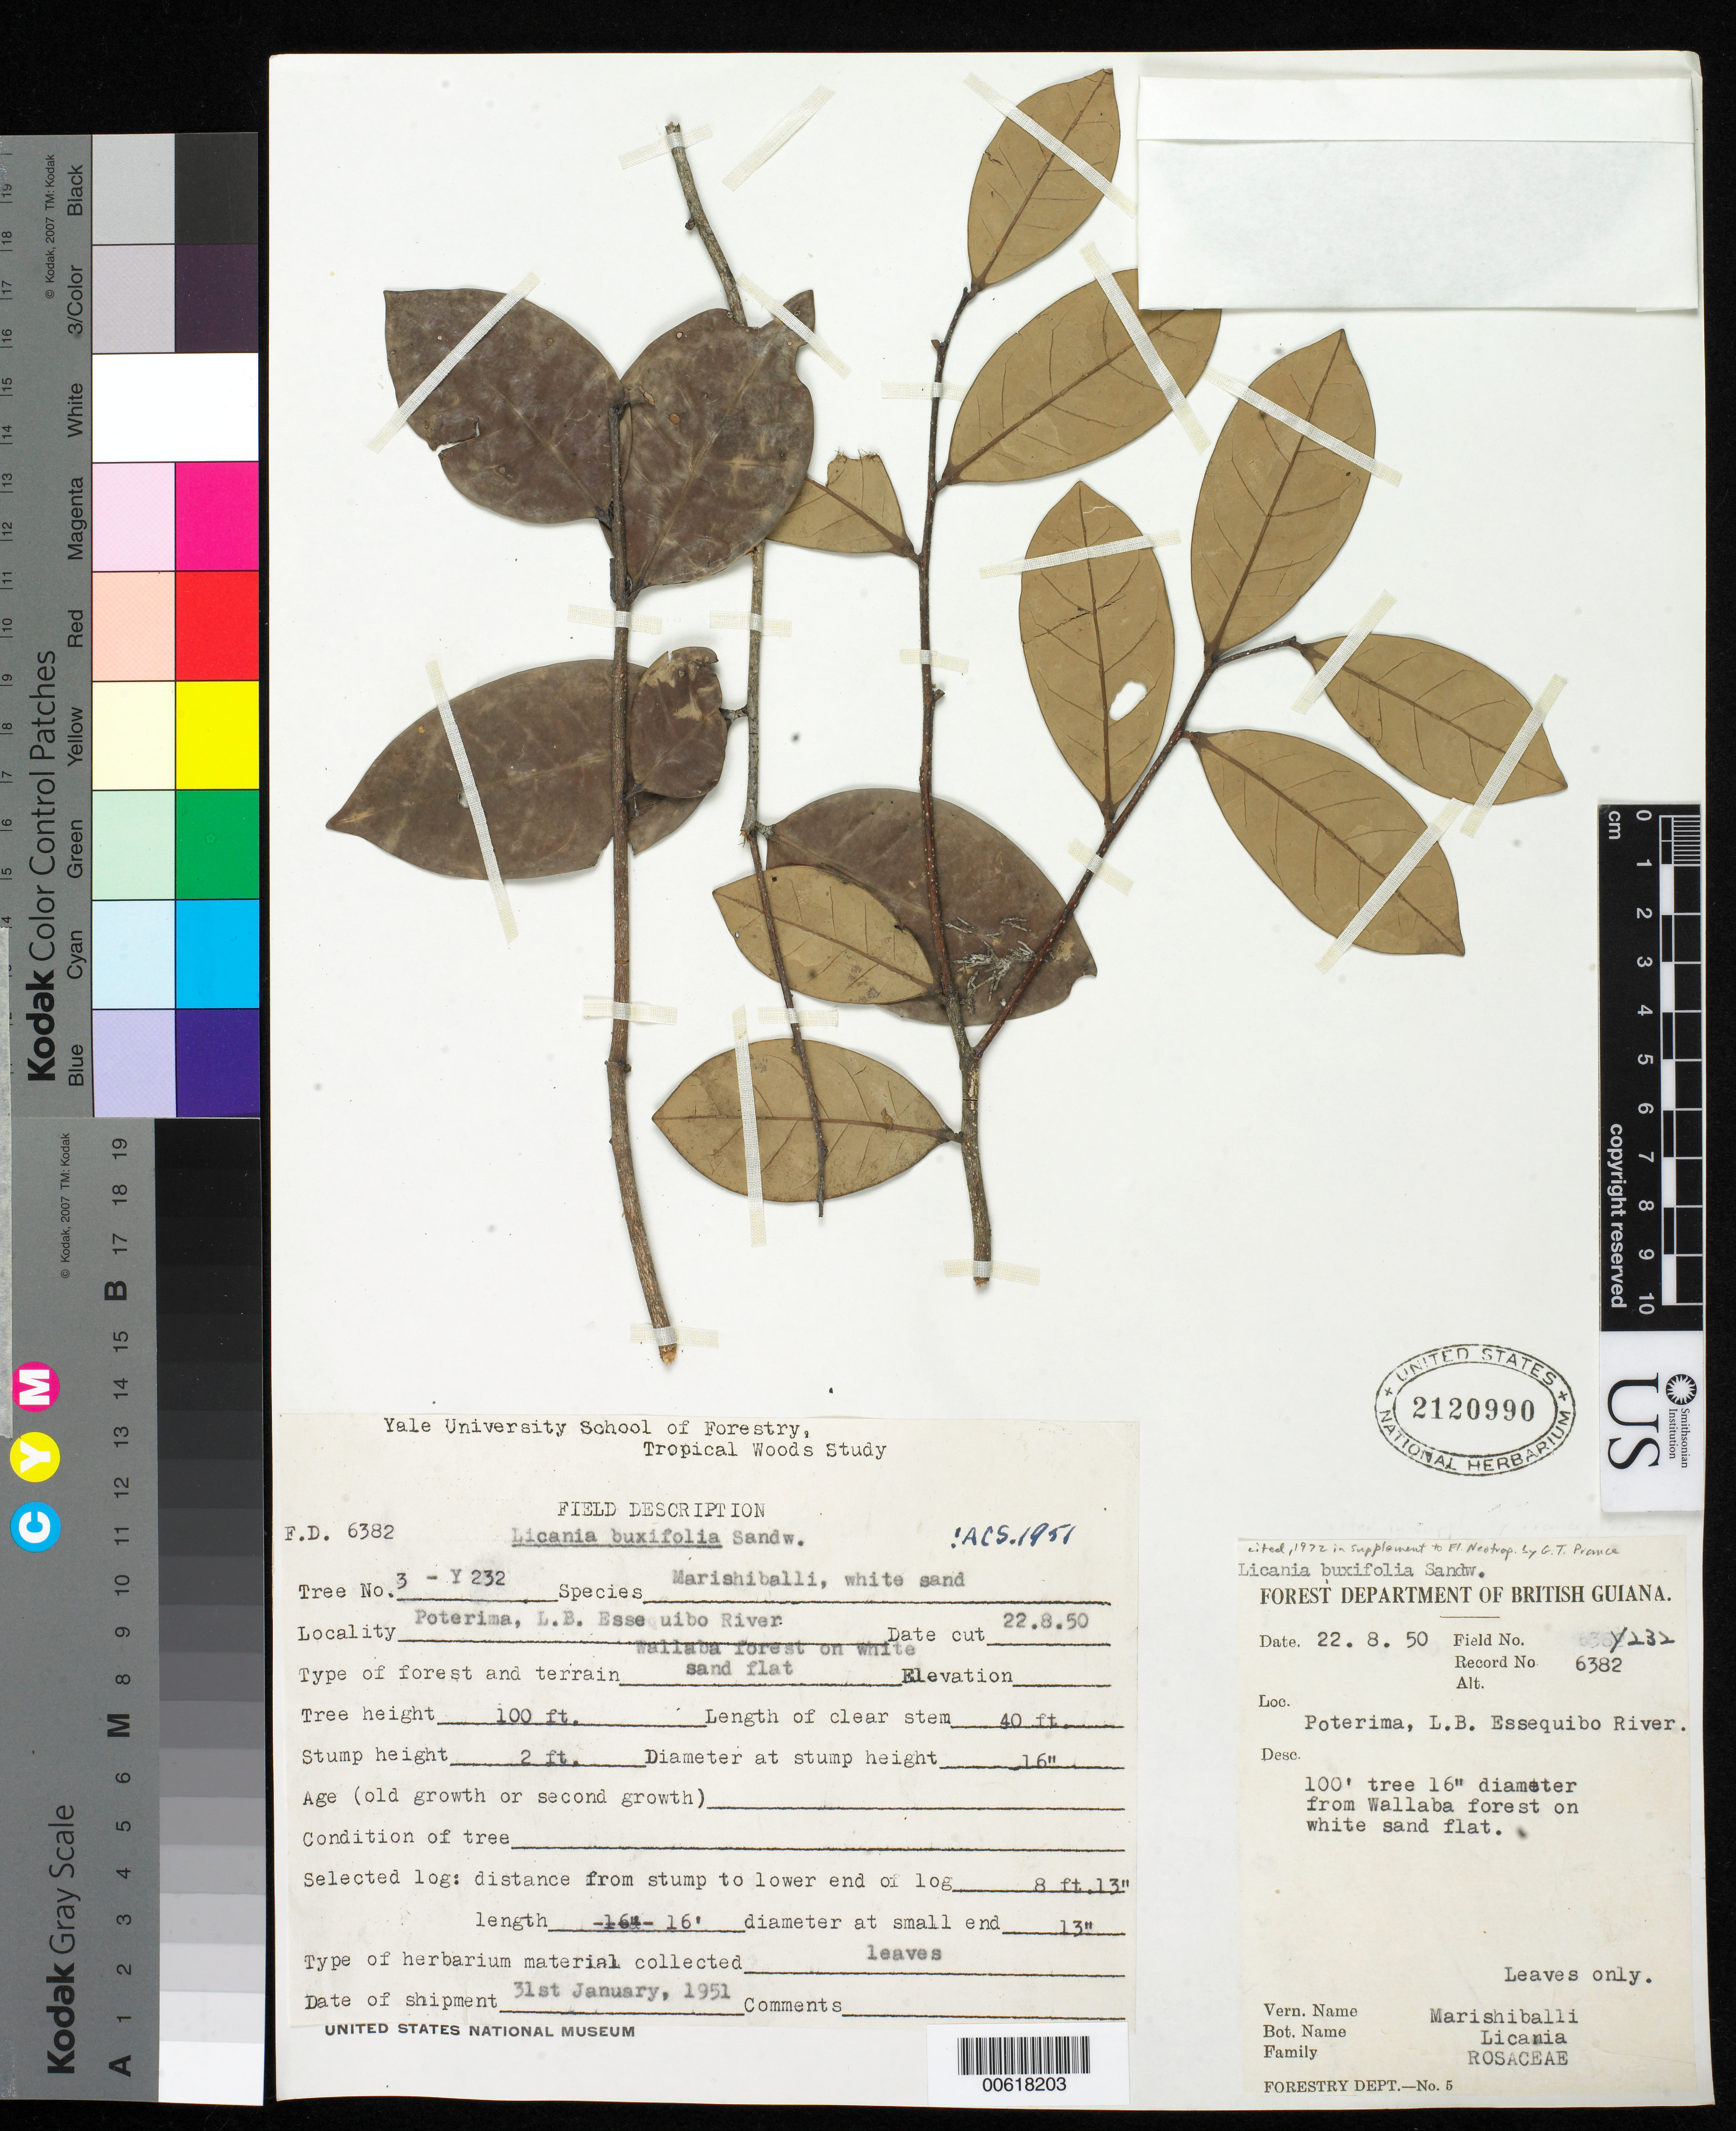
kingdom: Plantae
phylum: Tracheophyta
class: Magnoliopsida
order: Malpighiales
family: Chrysobalanaceae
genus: Licania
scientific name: Licania buxifolia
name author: Sandwith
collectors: Forest Dept. B. G. & British Guiana Forestry Dept.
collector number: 6382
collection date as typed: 22-Aug-50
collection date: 1950-08-22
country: Guyana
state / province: U. Demerara-Berbice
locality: Poterima, Essequibo R.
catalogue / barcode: US 2120990